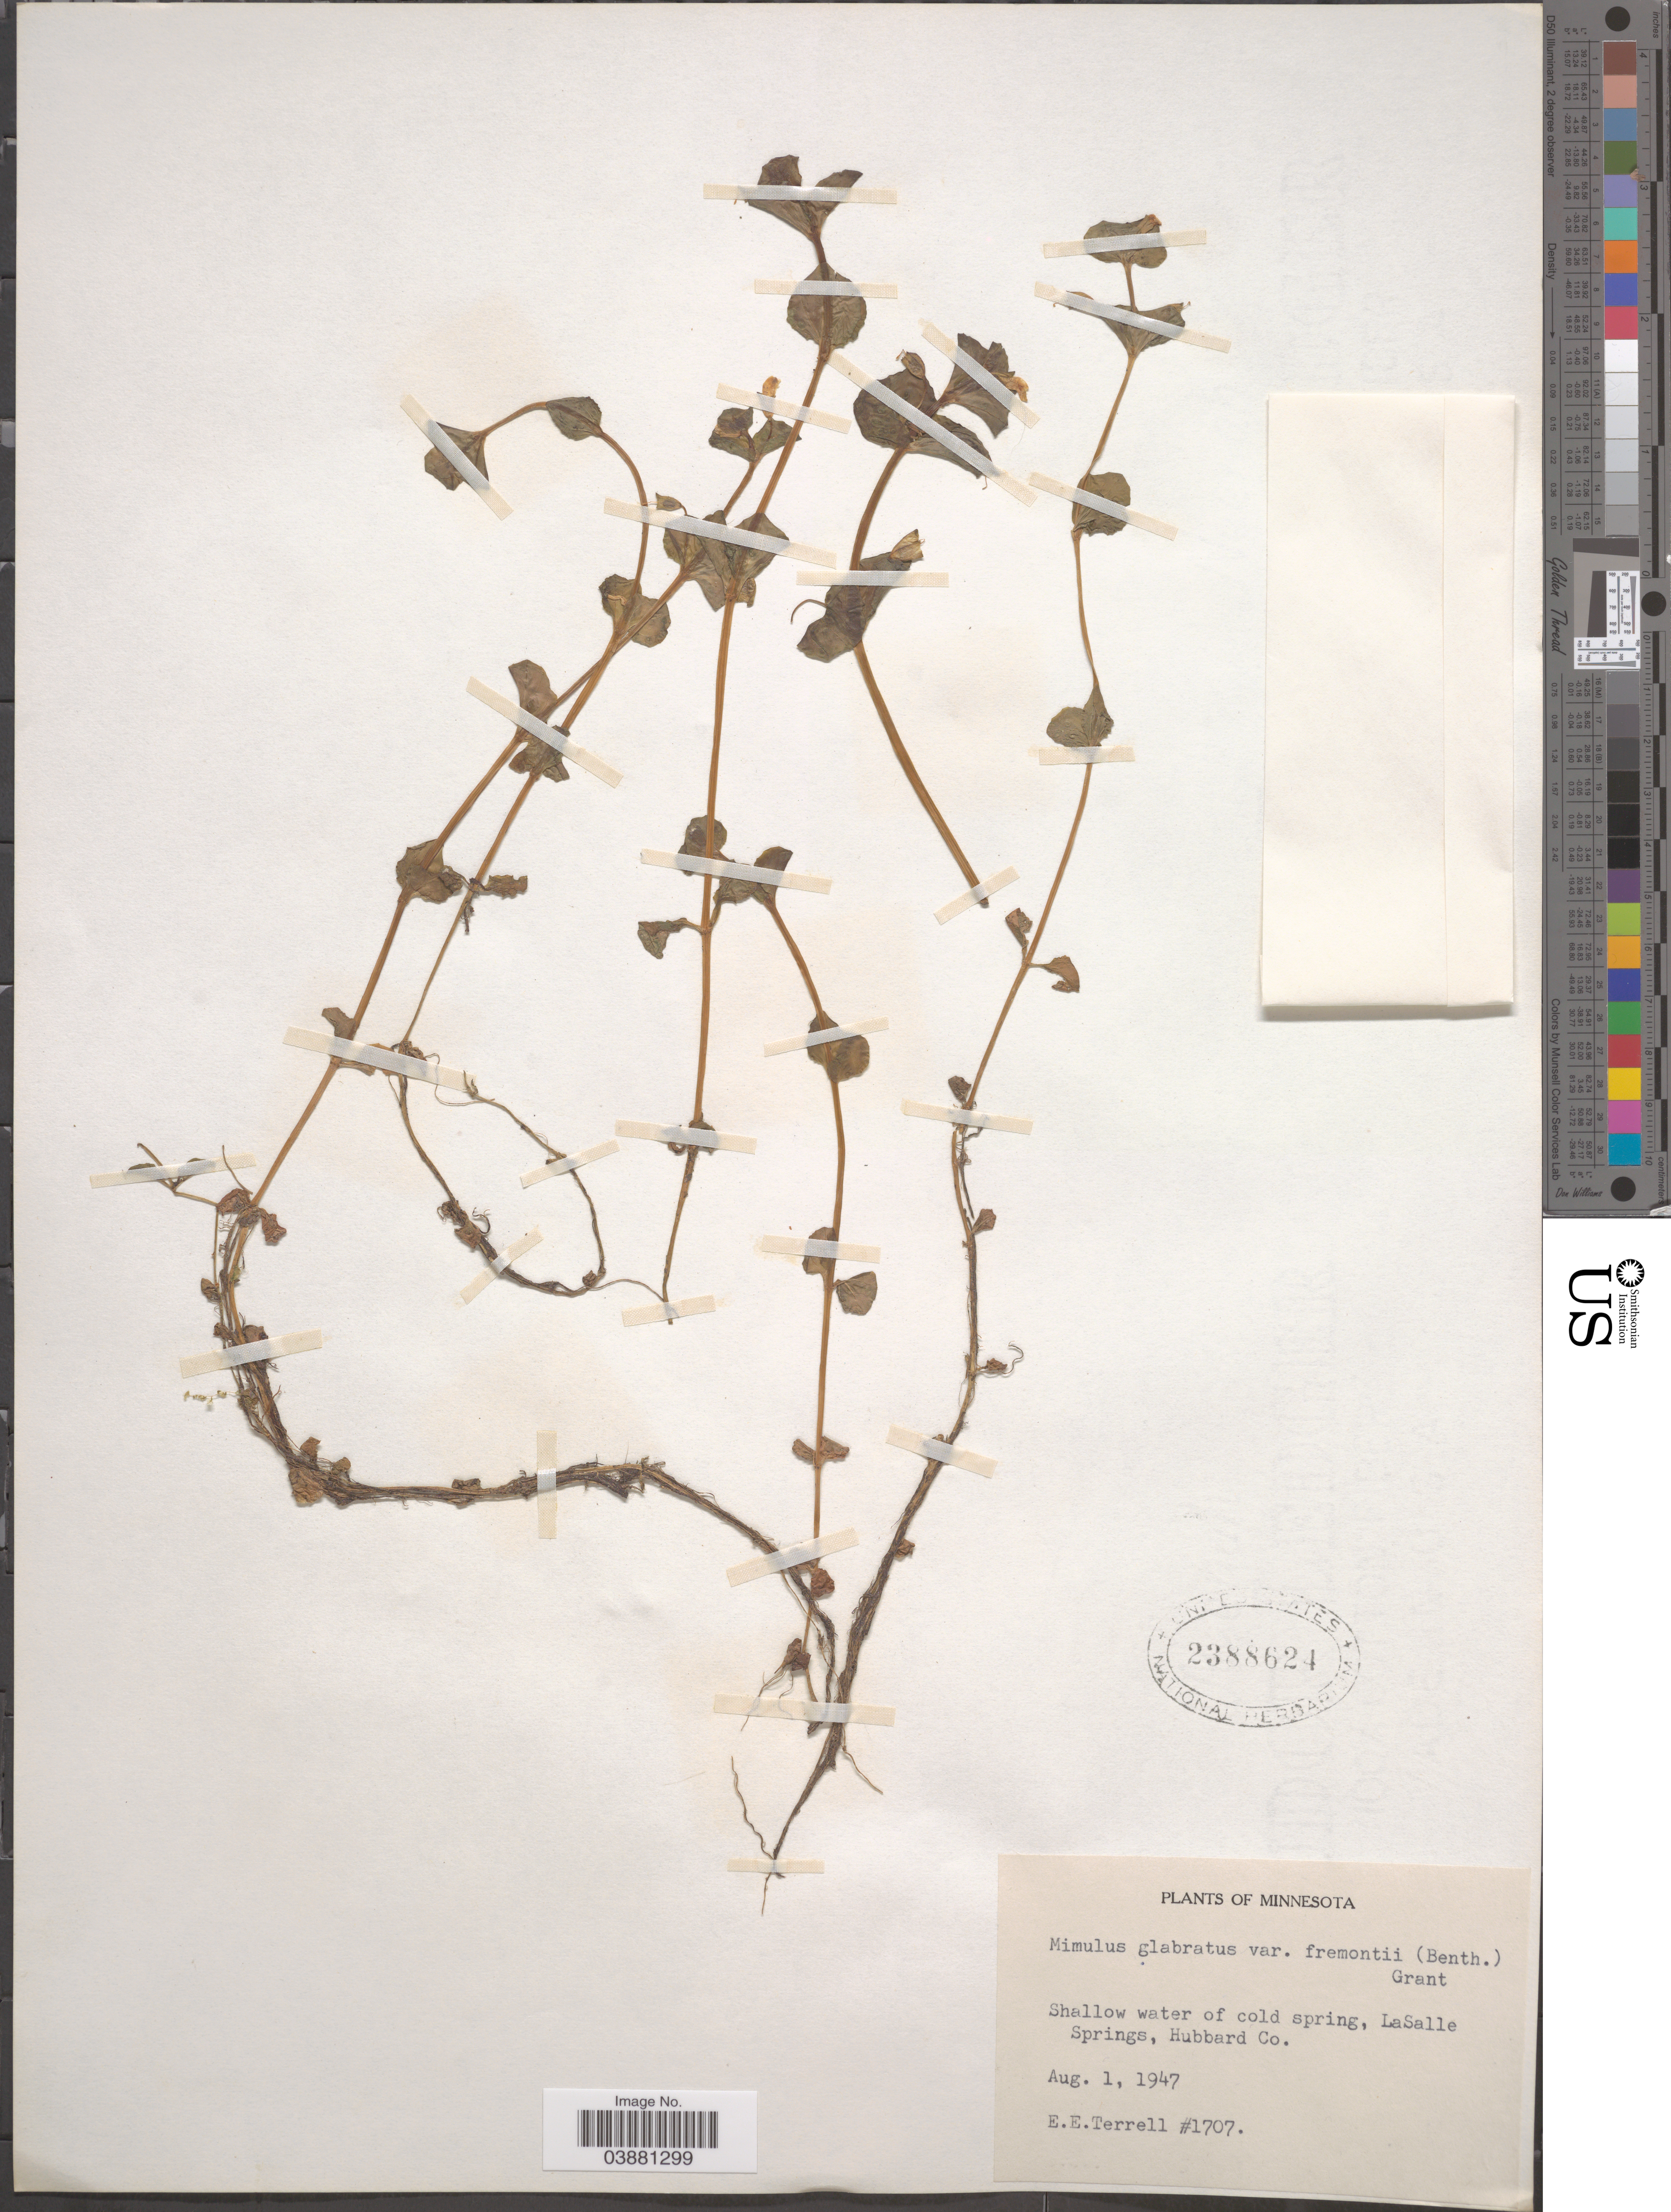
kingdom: Plantae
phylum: Tracheophyta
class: Magnoliopsida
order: Lamiales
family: Phrymaceae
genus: Mimulus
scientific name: Mimulus glabratus var. fremontii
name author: Kunth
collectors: E. E. Terrell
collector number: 1707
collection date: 1947-08-01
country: United States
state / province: Minnesota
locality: Shallow water of cold spring, LaSalle Springs, Hubbard Co.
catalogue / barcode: US 2388624